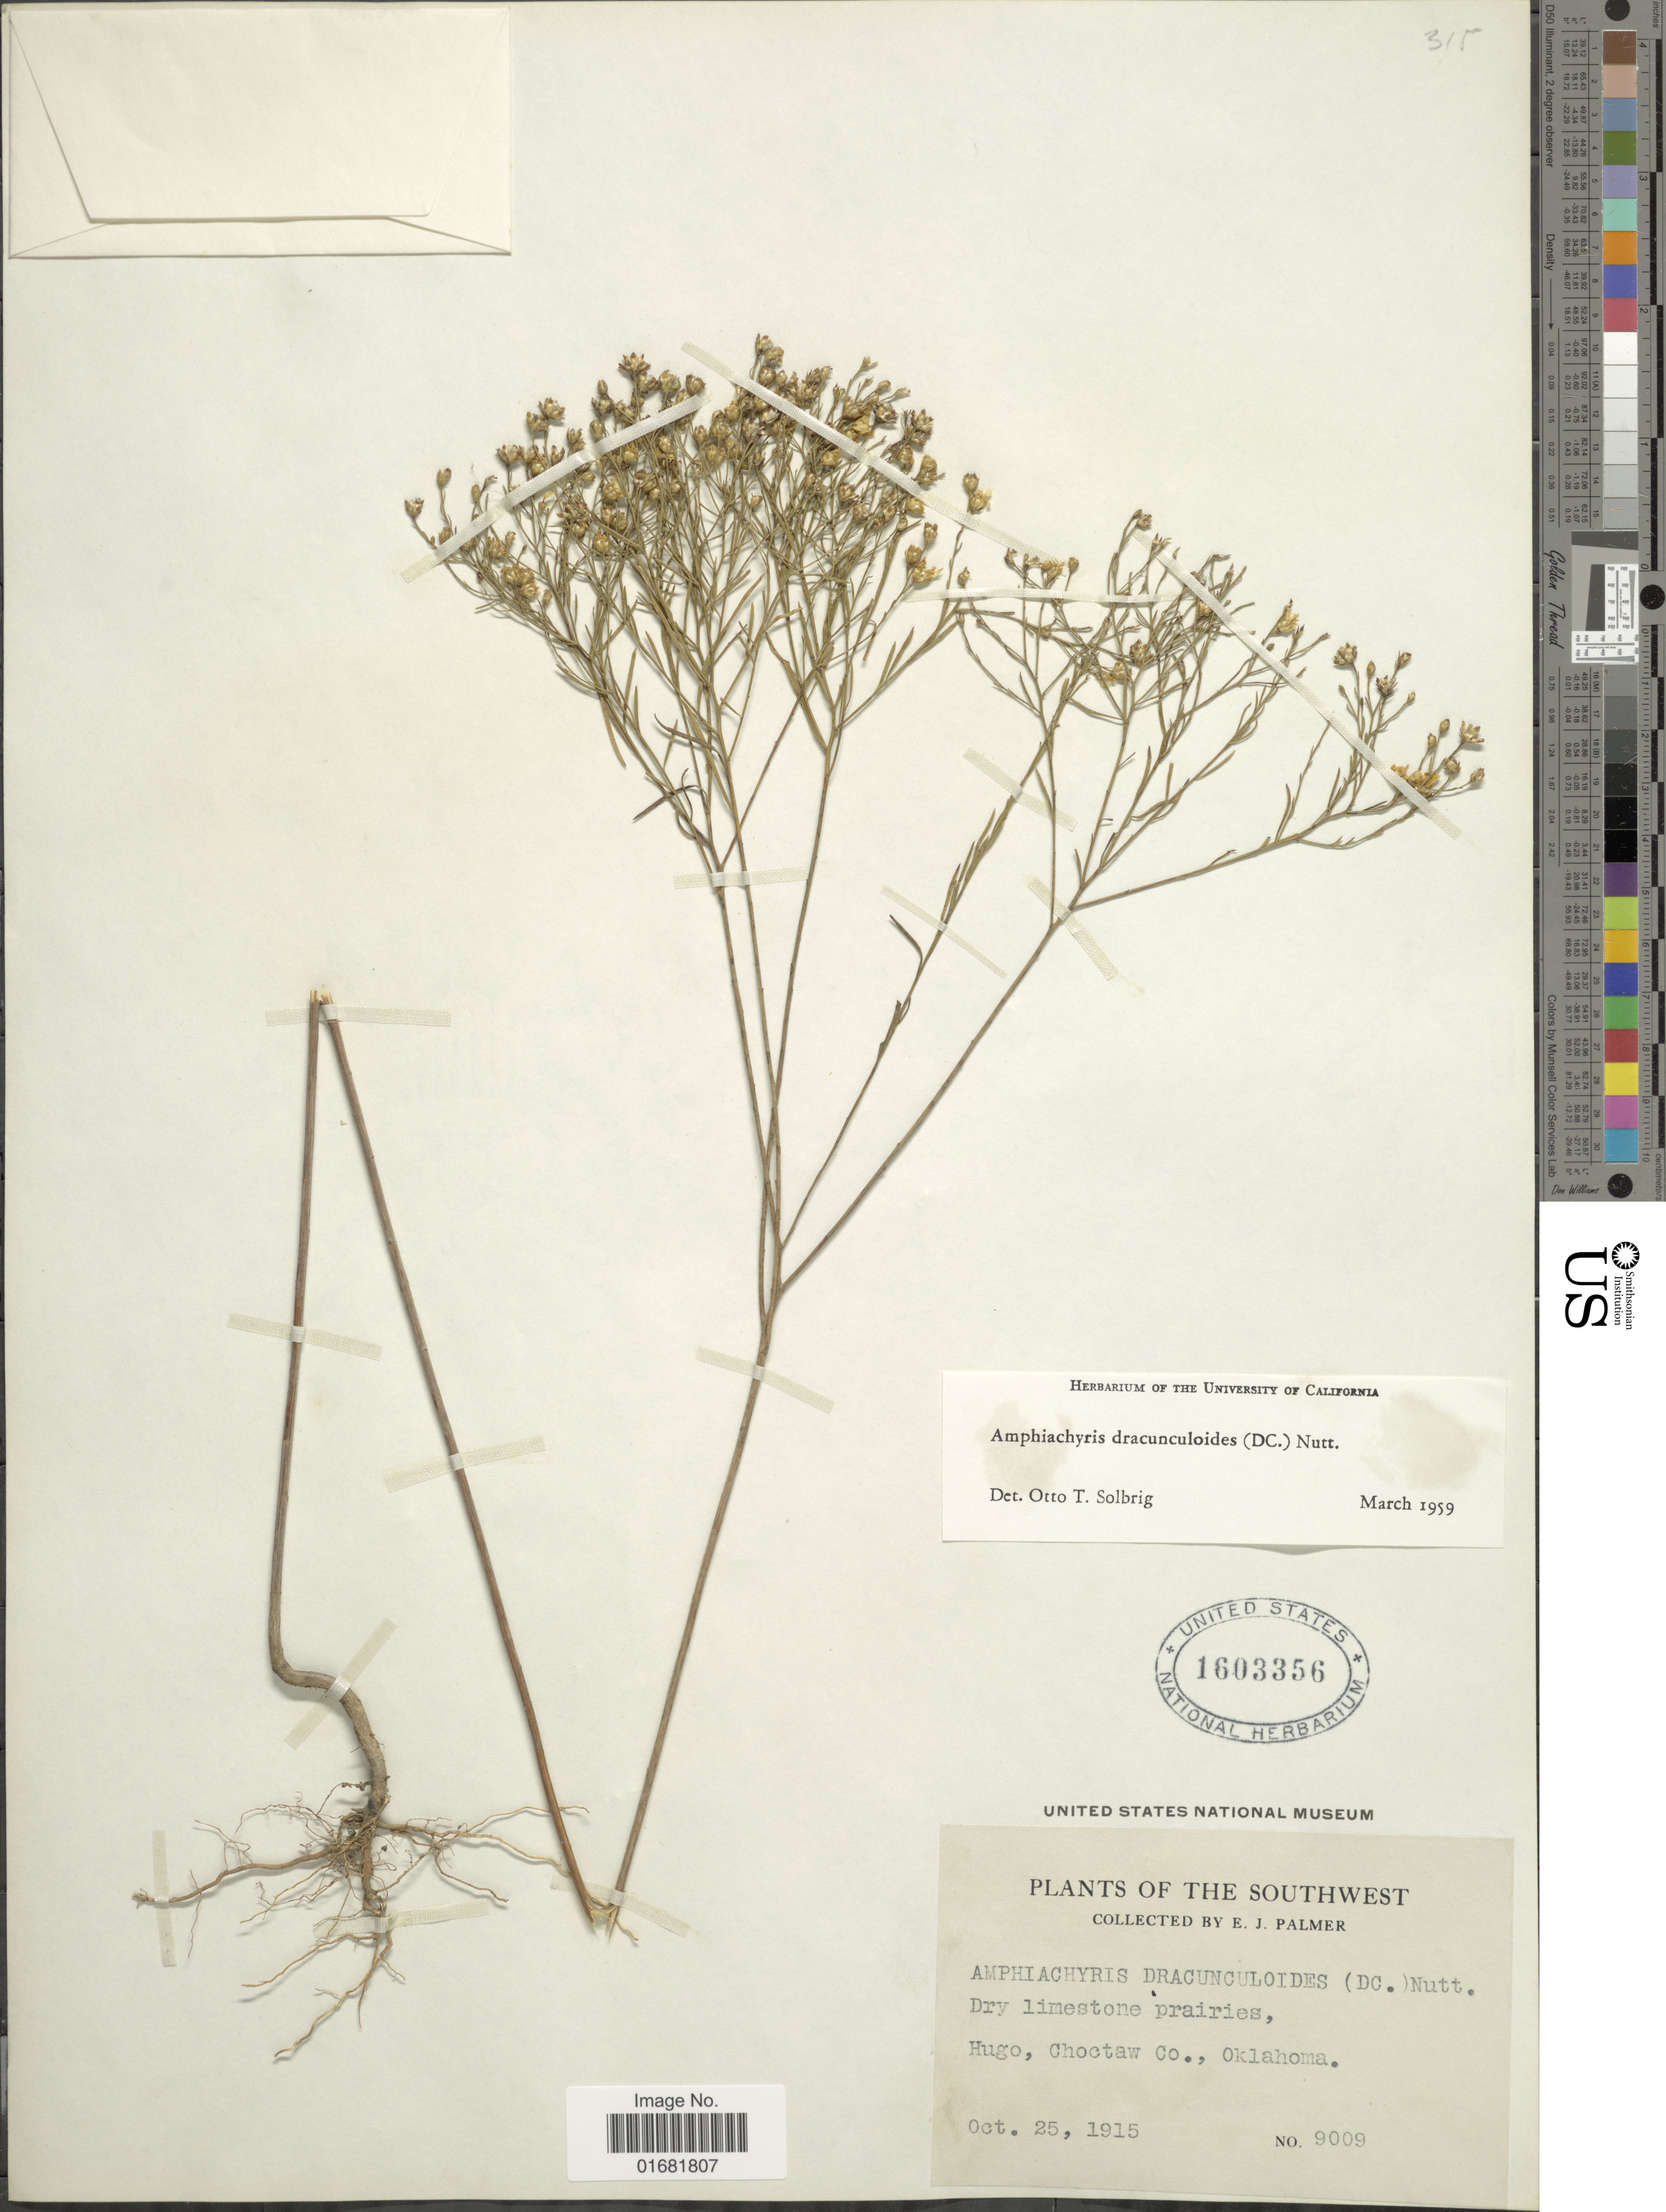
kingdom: Plantae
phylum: Tracheophyta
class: Magnoliopsida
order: Asterales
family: Asteraceae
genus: Amphiachyris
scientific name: Amphiachyris dracunculoides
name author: (DC.) Nutt.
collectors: E. J. Palmer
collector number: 9009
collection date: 1915-10-25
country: United States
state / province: Oklahoma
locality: Southwest. Hugo, Choctaw Co.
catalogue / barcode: US 1603356